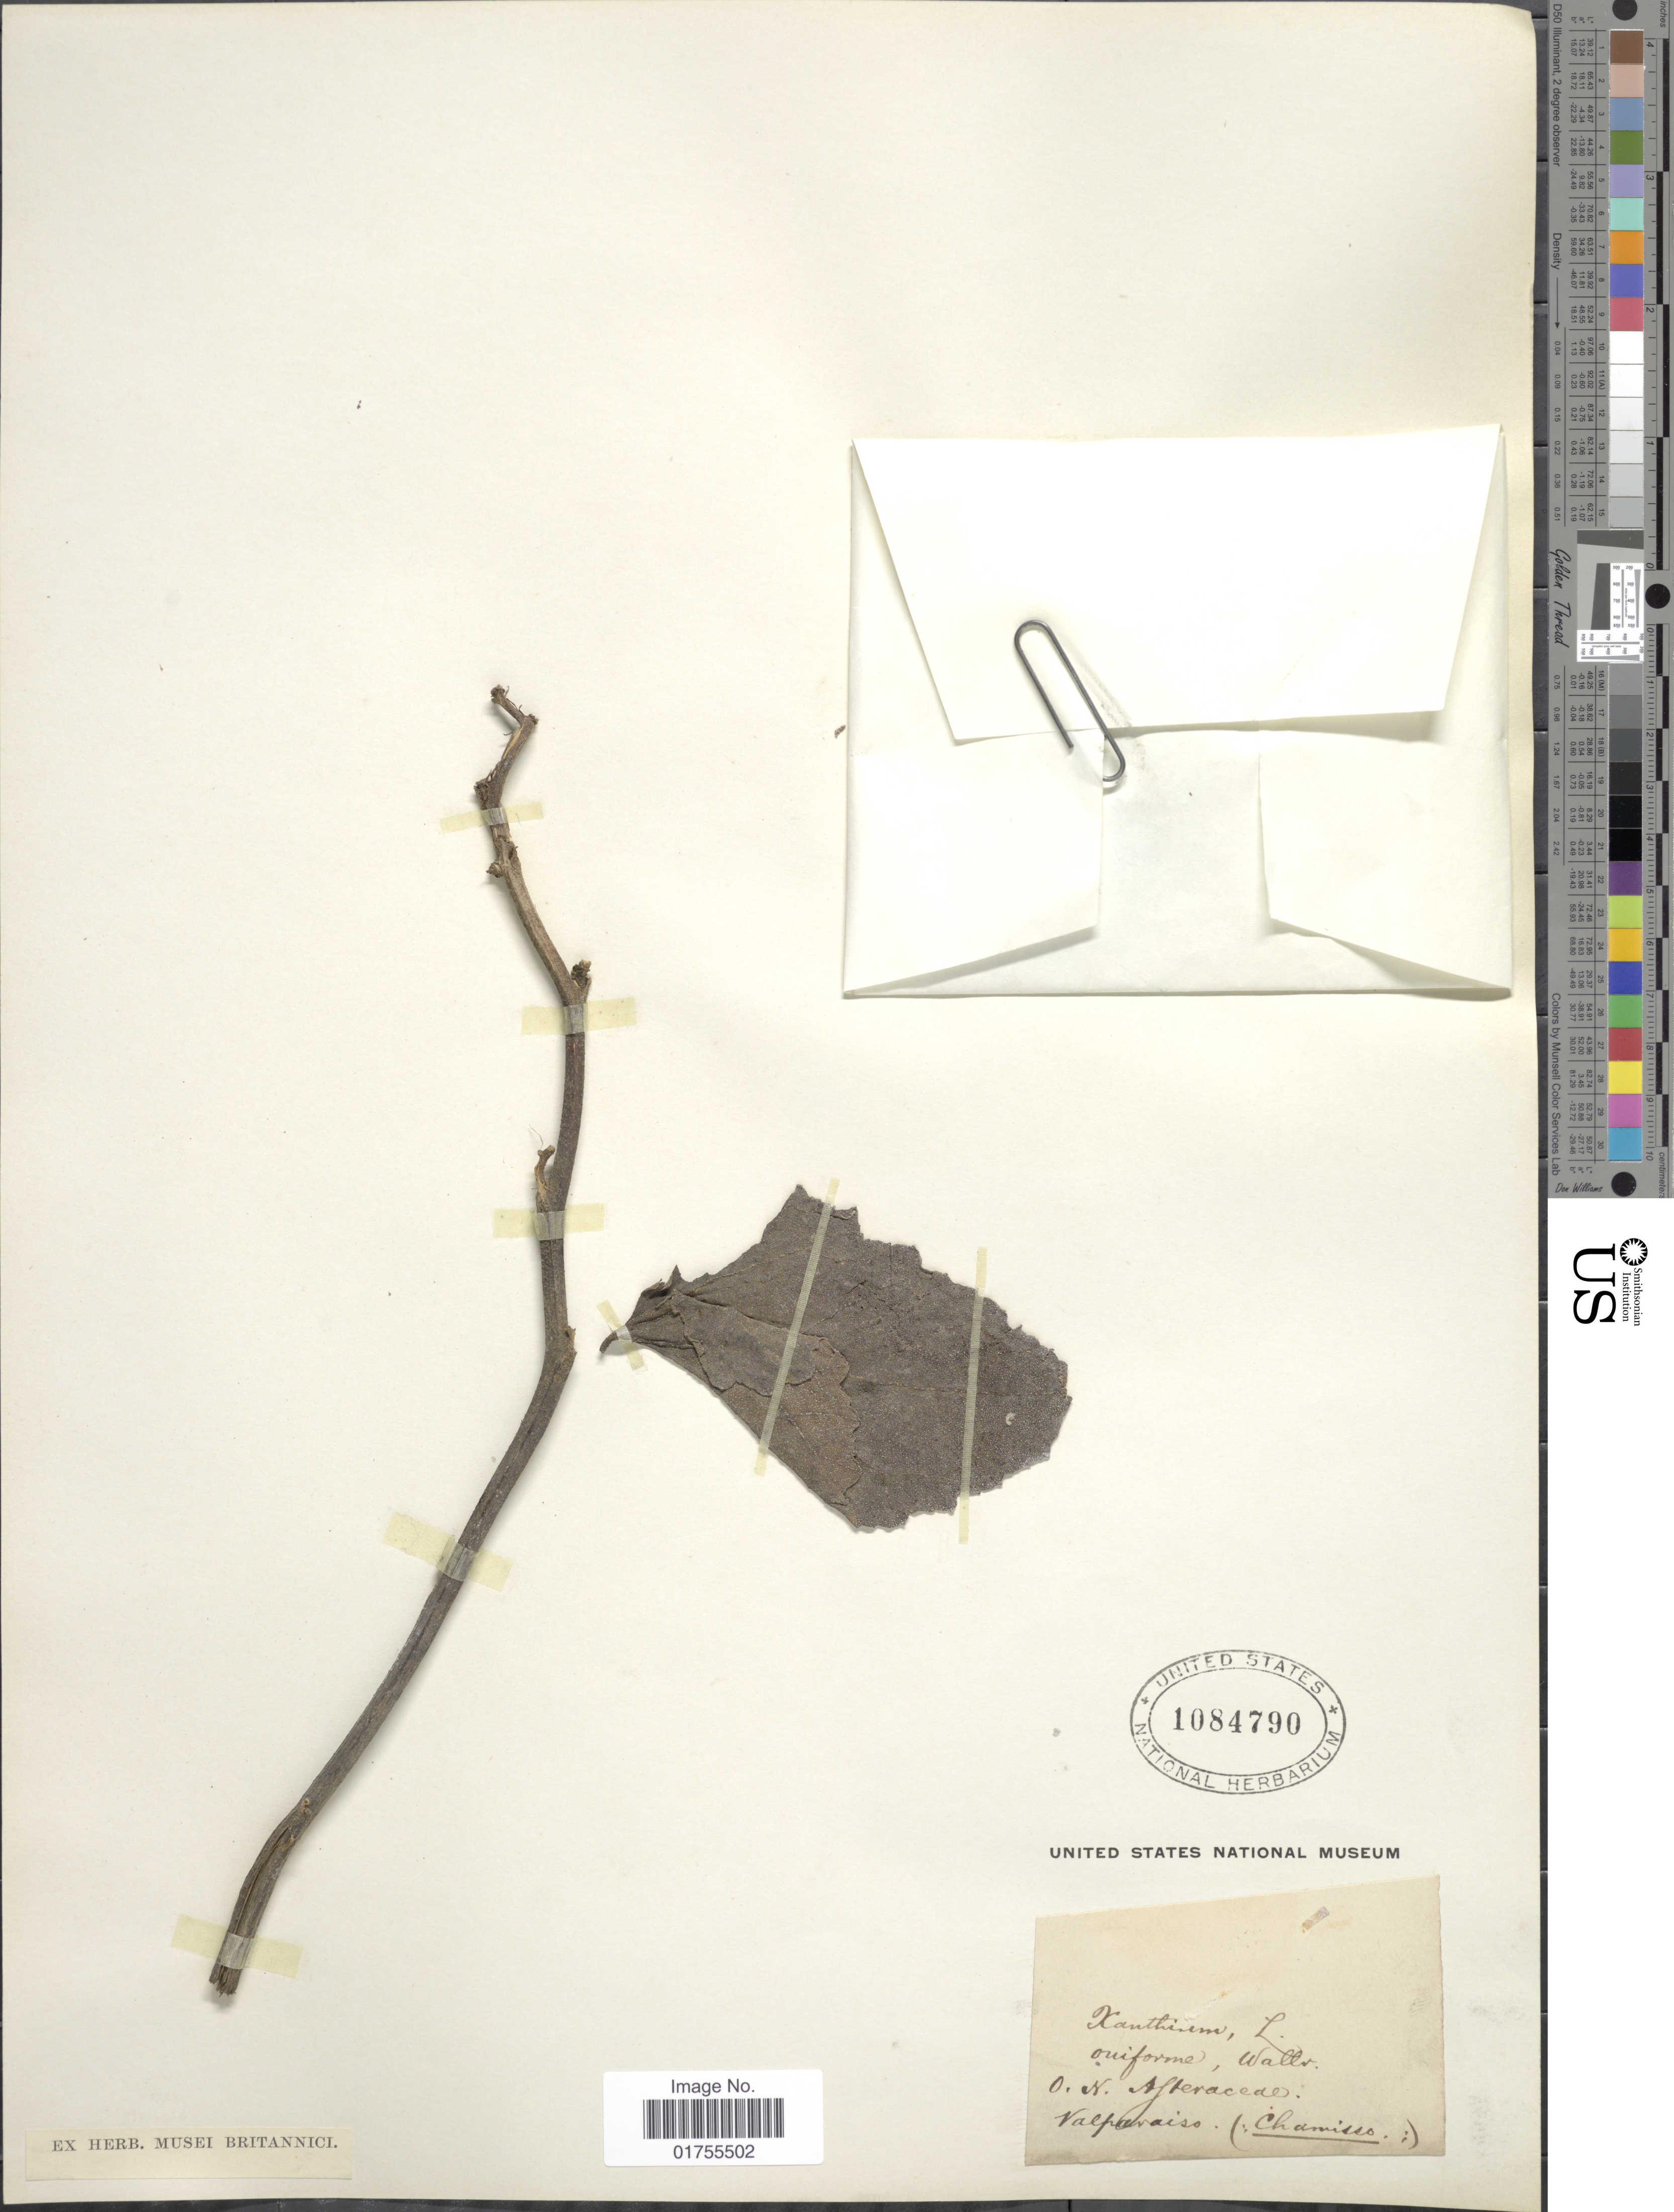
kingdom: Plantae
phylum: Tracheophyta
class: Magnoliopsida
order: Asterales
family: Asteraceae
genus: Xanthium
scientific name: Xanthium cavanillesii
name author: Schouw ex Didr.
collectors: L. K. A. von Chamisso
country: Chile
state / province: Valparaíso (V)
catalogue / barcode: US 1084790